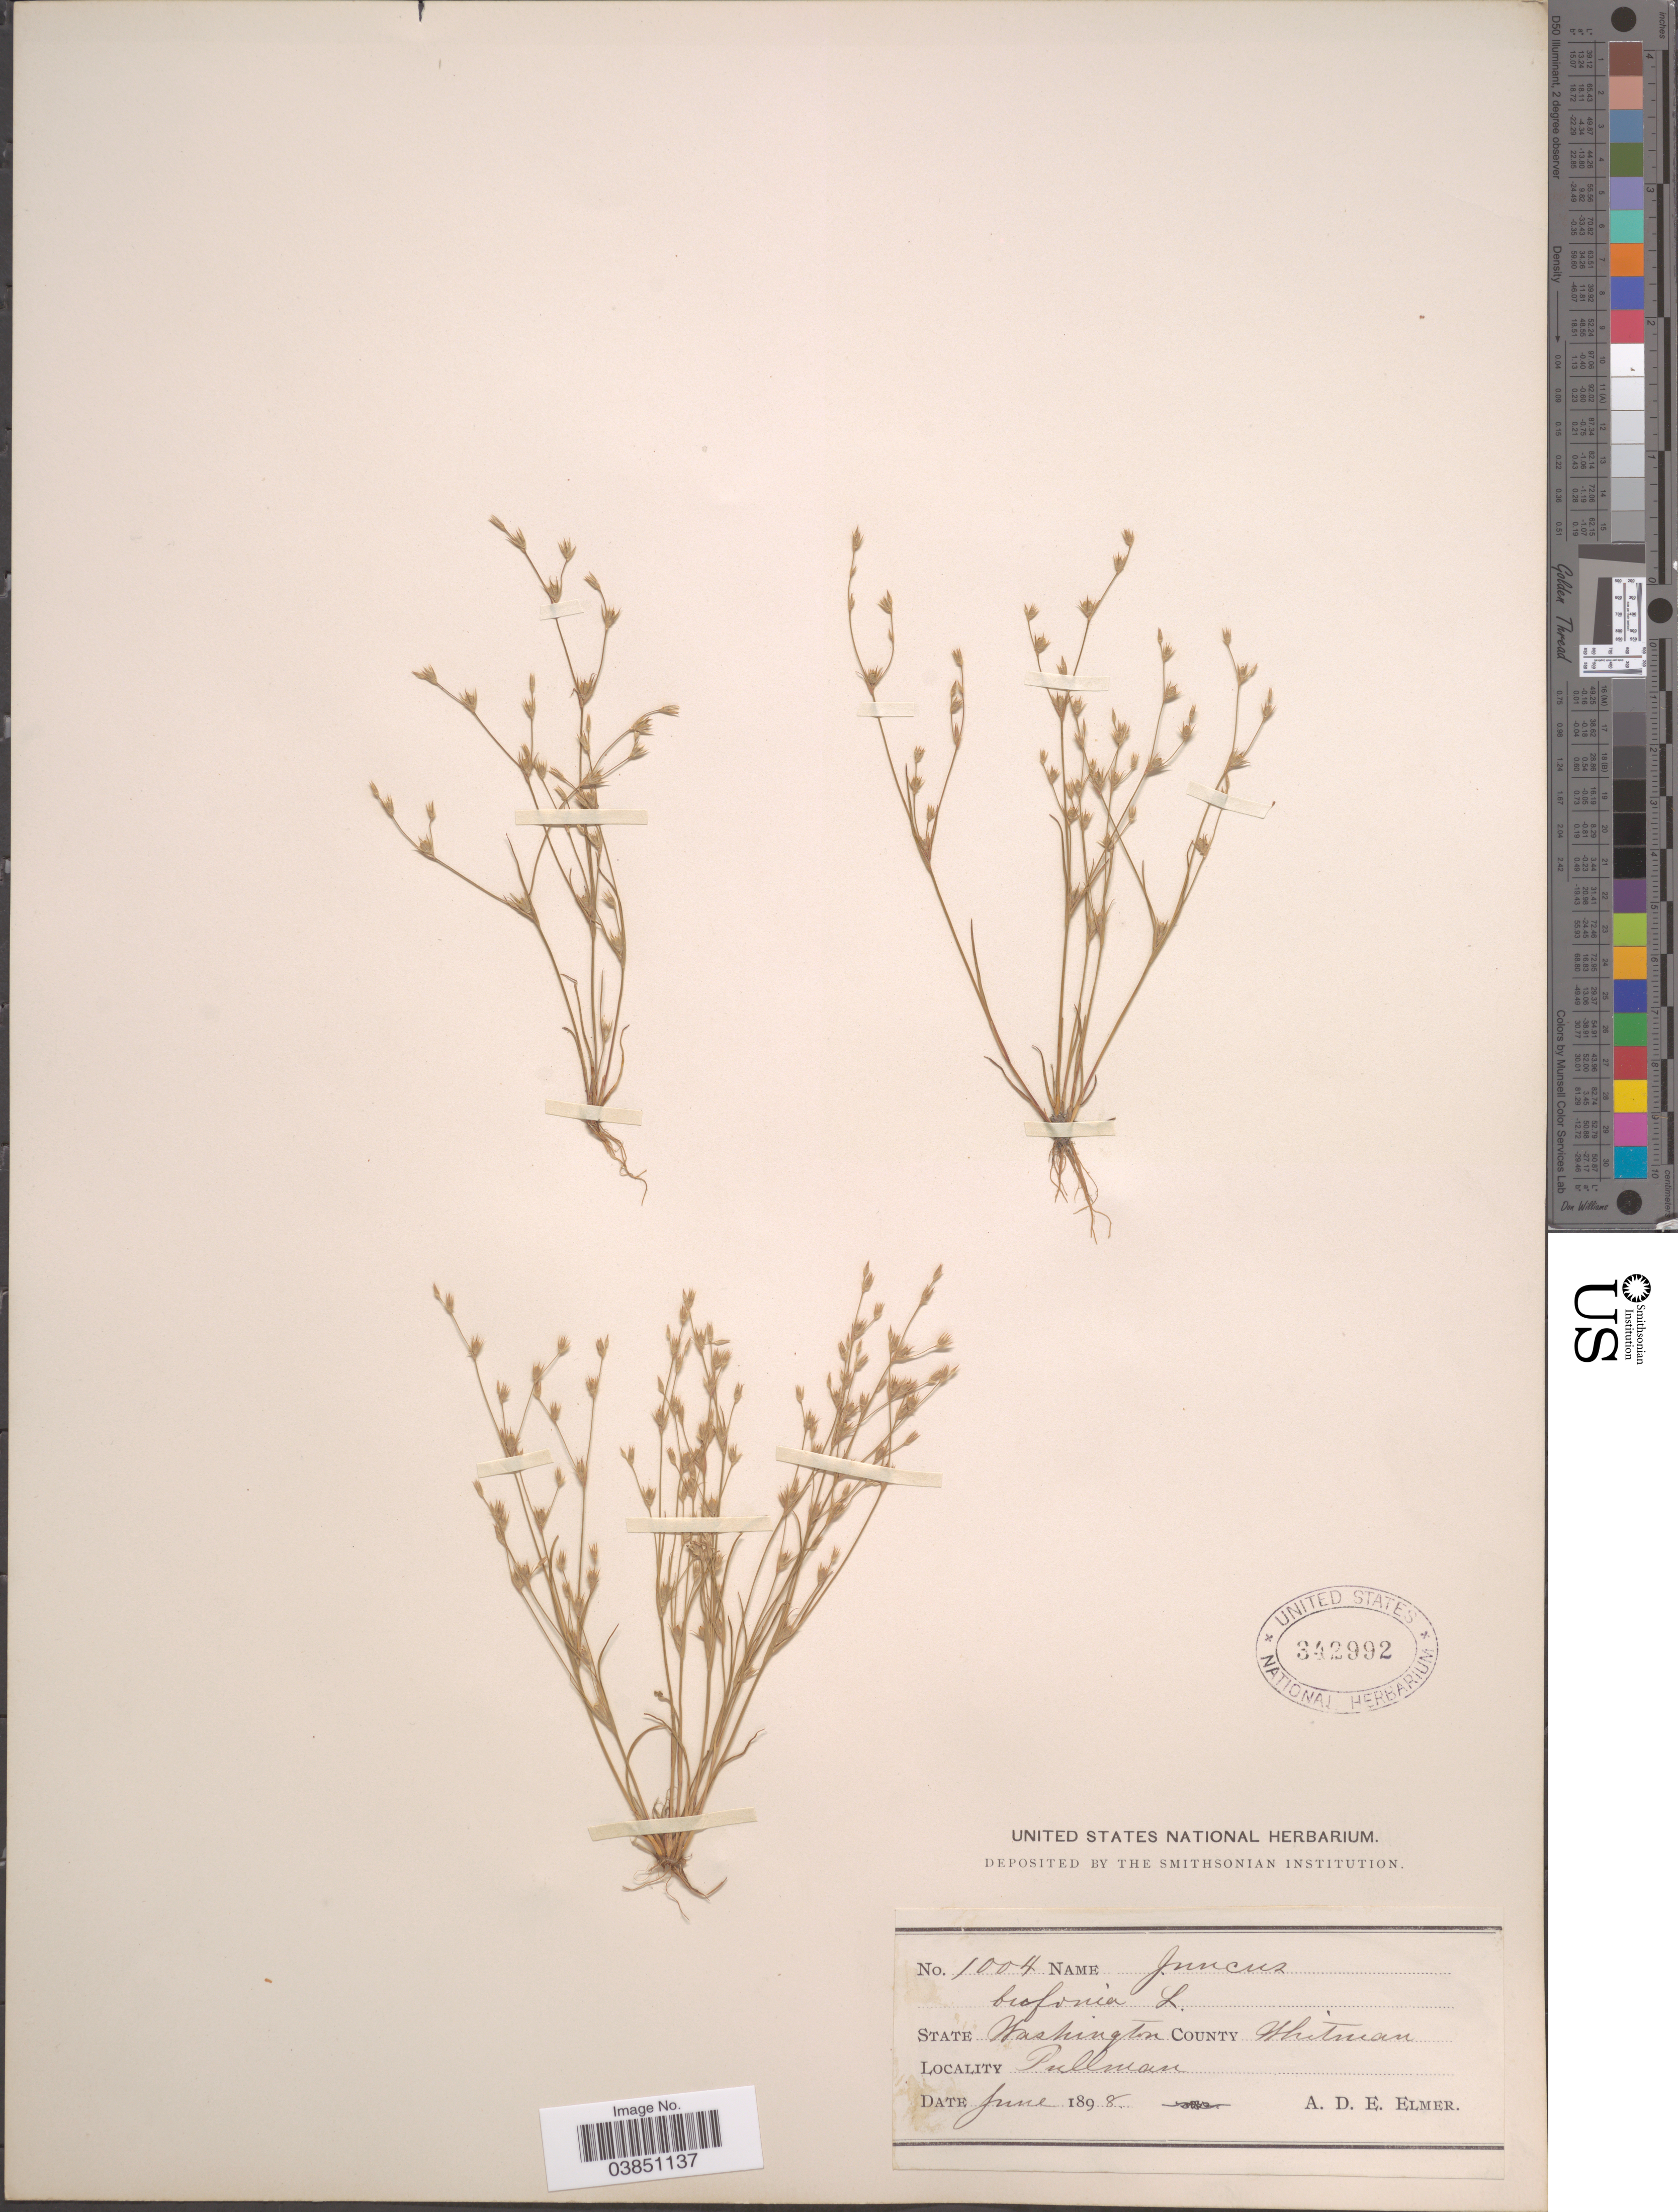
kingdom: Plantae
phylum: Tracheophyta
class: Liliopsida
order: Poales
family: Juncaceae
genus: Juncus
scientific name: Juncus bufonius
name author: L.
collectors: A. D. E. Elmer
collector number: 1004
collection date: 1898-06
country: United States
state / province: Washington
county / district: Whitman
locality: County Whitman. Pullman.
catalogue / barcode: US 342992